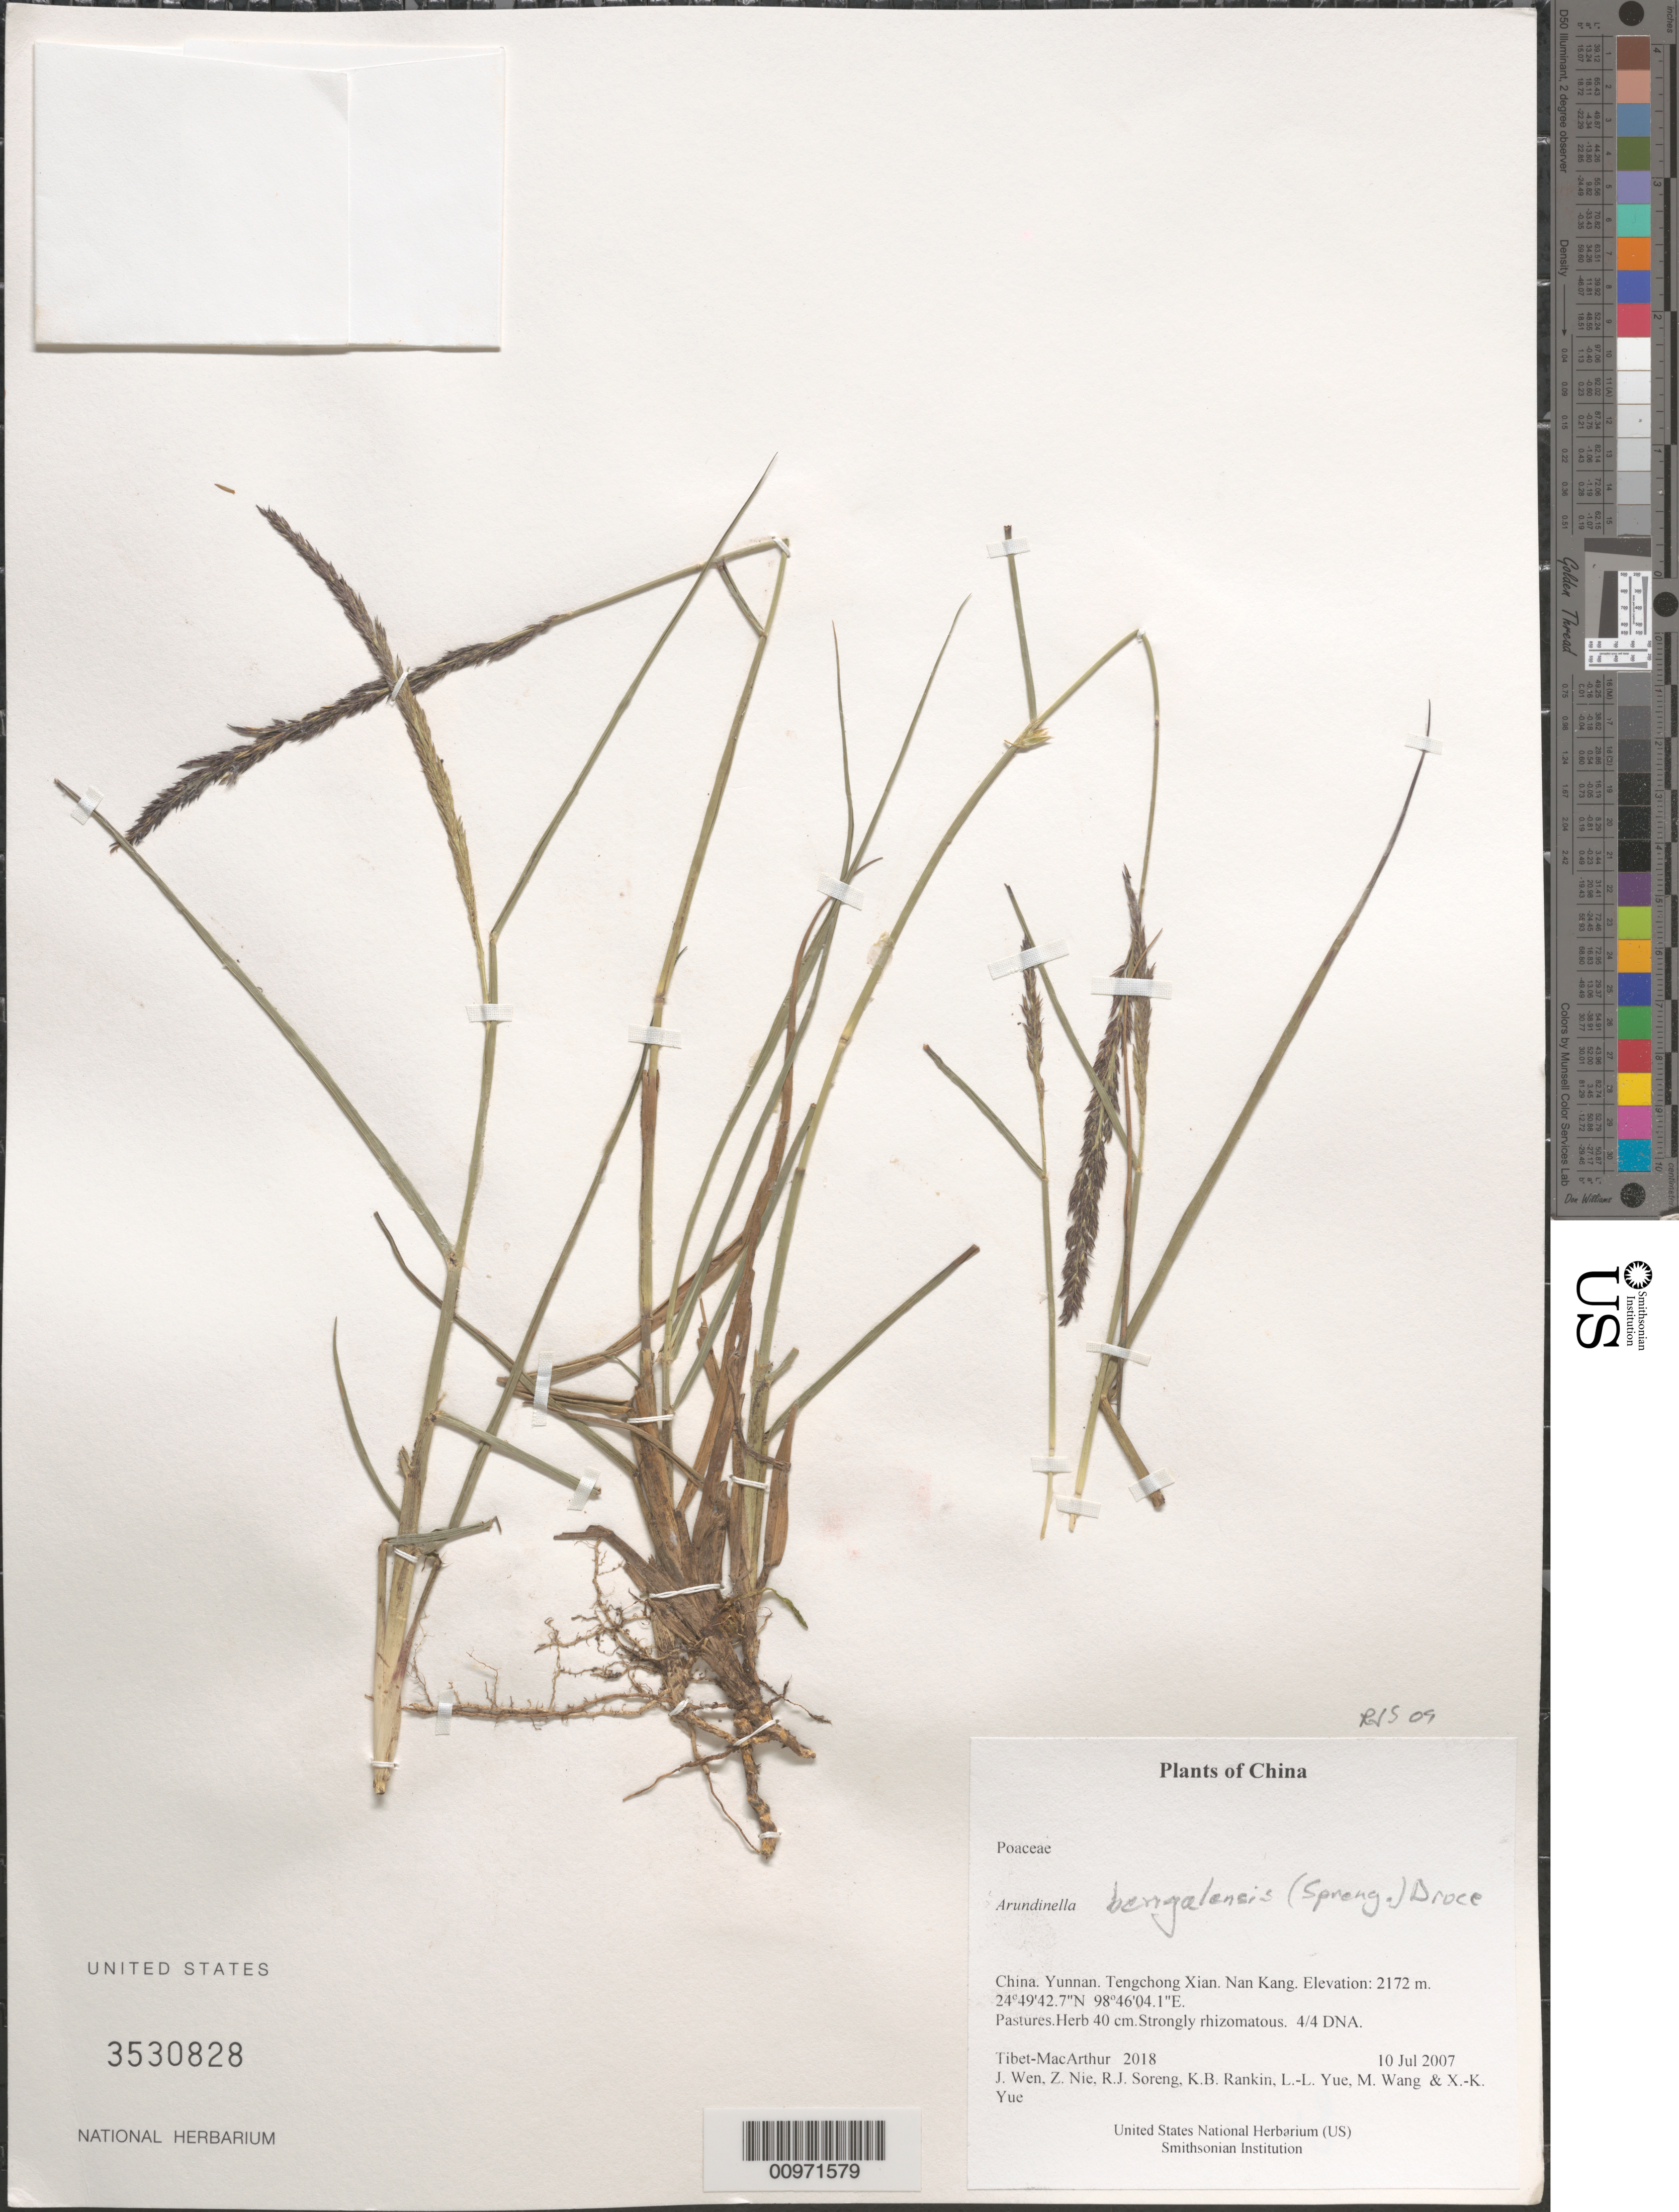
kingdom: Plantae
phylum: Tracheophyta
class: Liliopsida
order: Poales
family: Poaceae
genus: Arundinella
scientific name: Arundinella bengalensis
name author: (Spreng.) Druce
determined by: Soreng, Robert J., Research Associate (BOT), Smithsonian Institution - National Museum of Natural History (UNITED STATES)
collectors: Tibet-MacArthur, J. Wen, Z. Nie, R. J. Soreng, K. Rankin, L. Yue, M. Wang & X. Yue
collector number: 2018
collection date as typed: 10 Jul 2007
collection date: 2007-07-10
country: China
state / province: Yunnan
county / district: Tengchong Xian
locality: Nan Kang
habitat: Pastures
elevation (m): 2172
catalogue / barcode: US 3530828